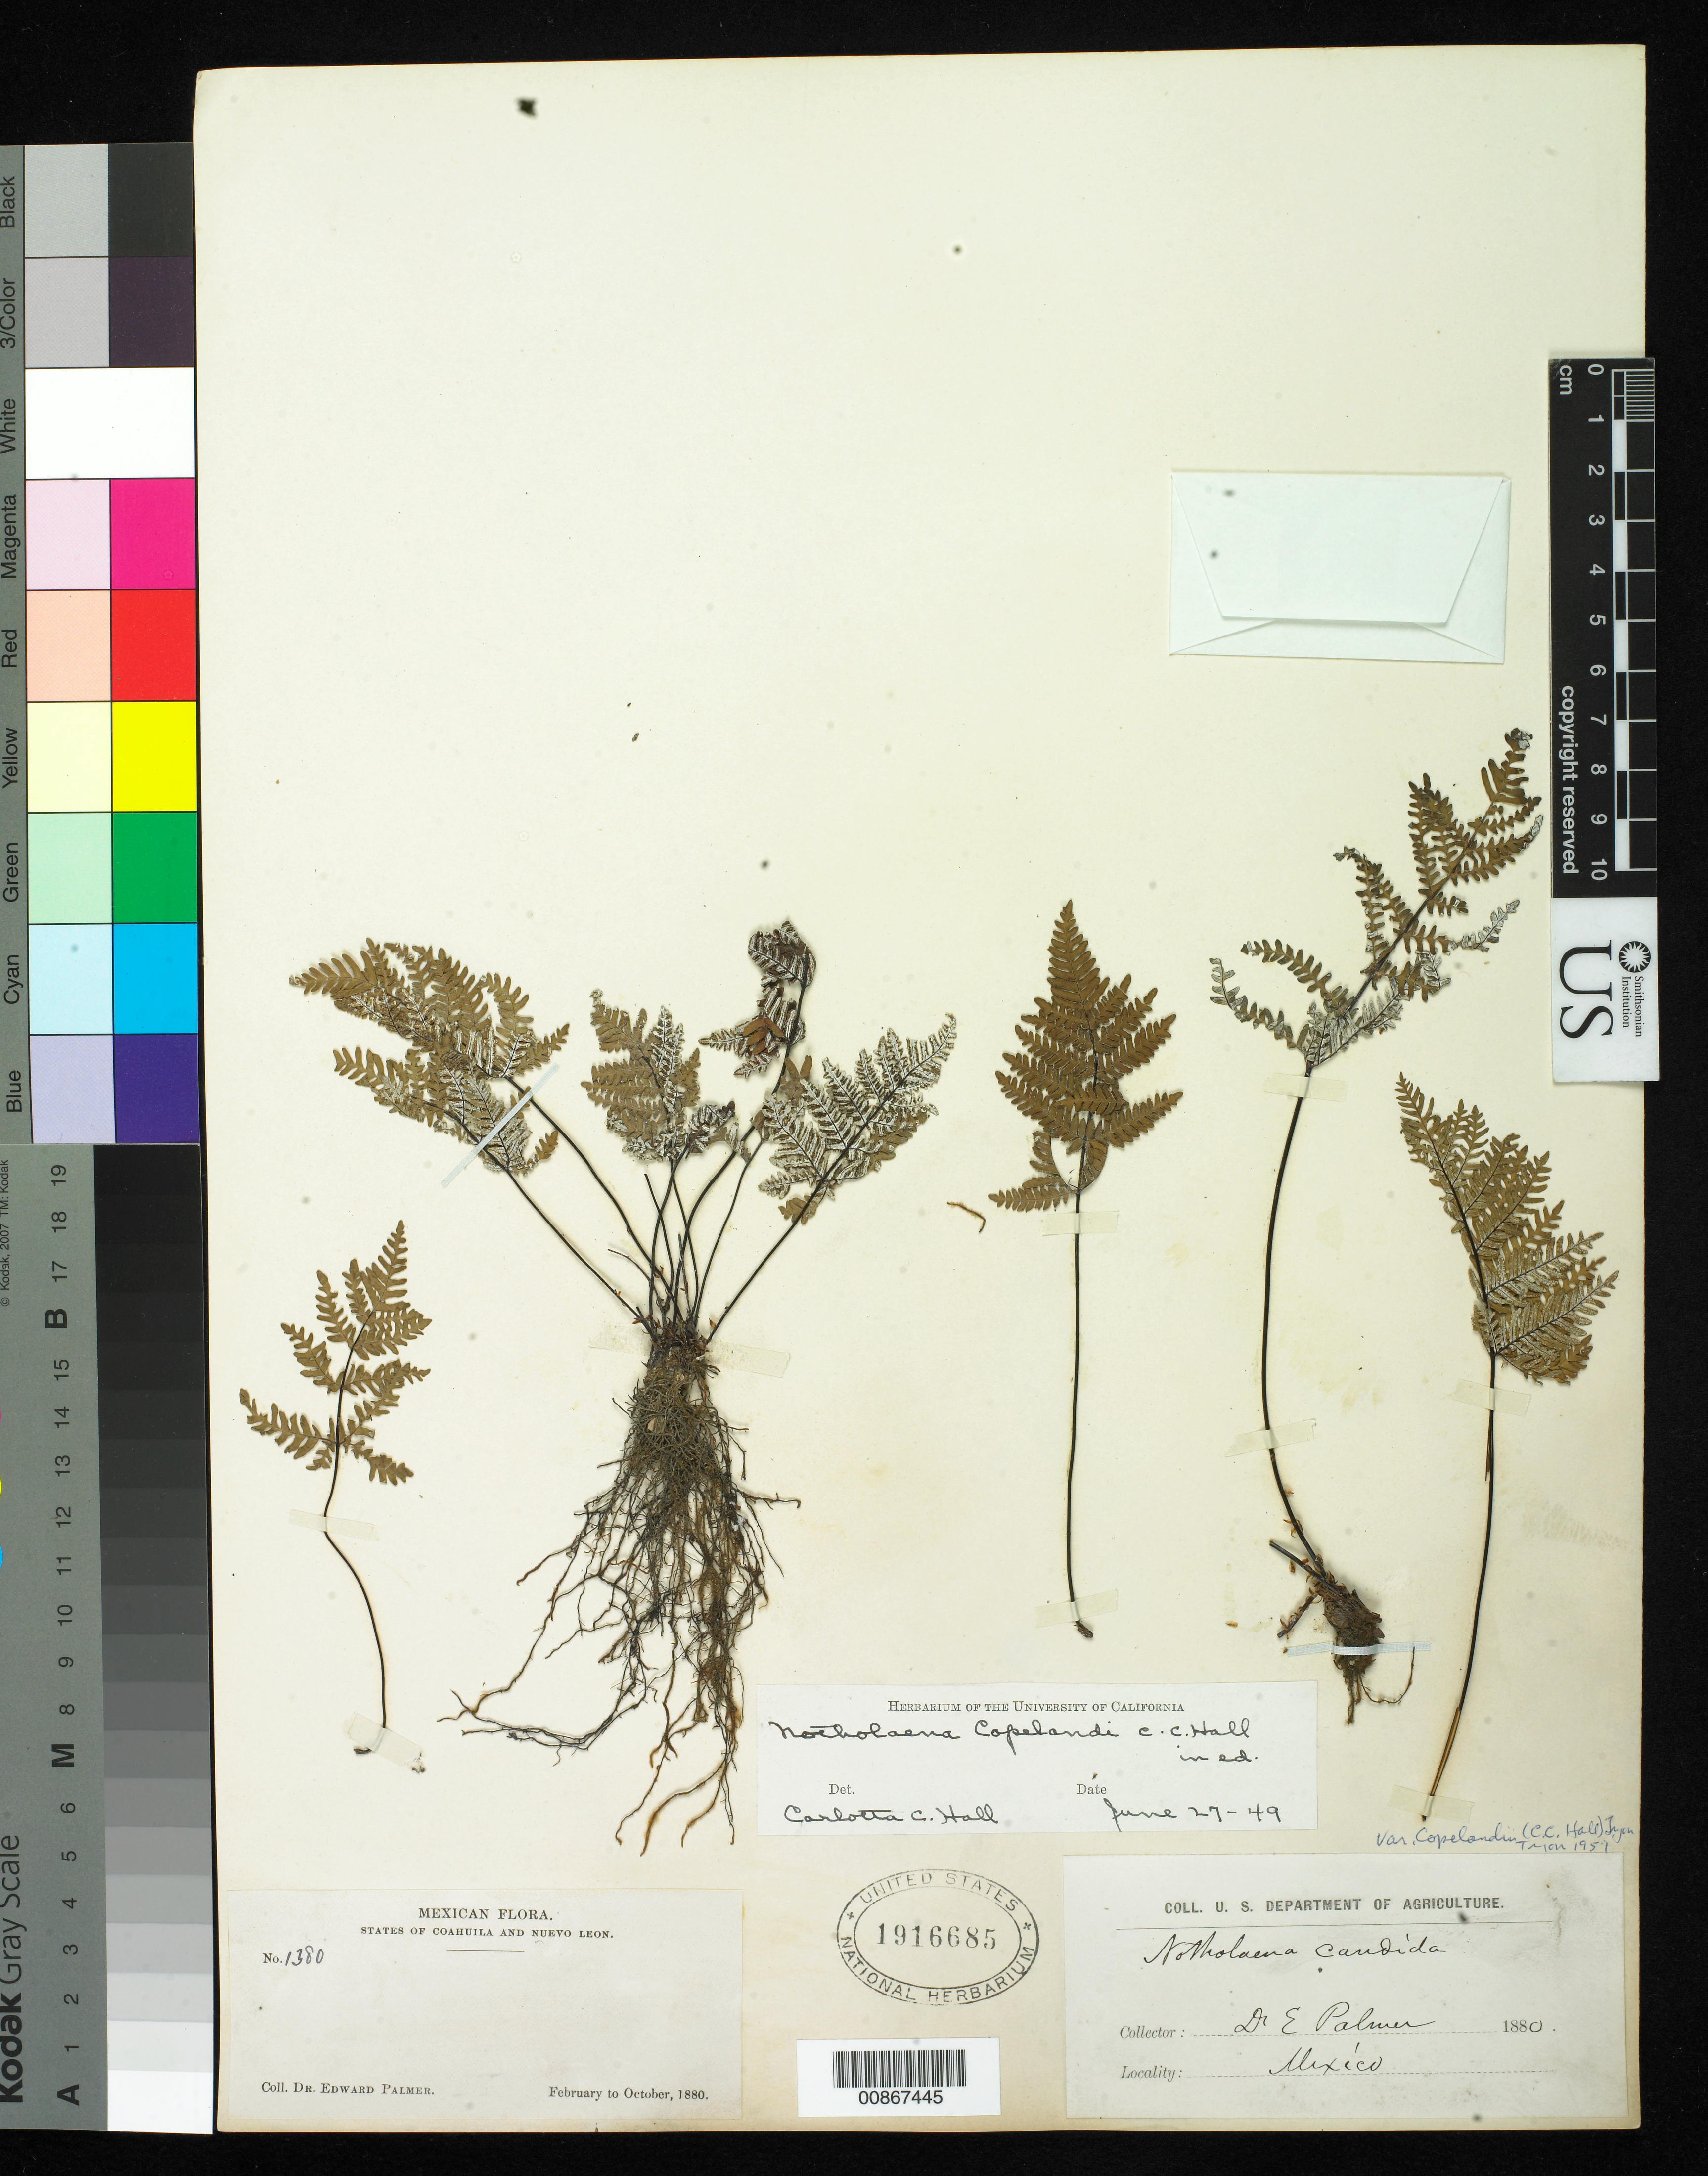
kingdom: Plantae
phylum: Tracheophyta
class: Polypodiopsida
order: Polypodiales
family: Pteridaceae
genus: Notholaena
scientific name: Notholaena candida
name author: (M. Martens) Hook.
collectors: E. Palmer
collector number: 1380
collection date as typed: Feb 1880 to -- Oct 1880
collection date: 1880-02/1880-10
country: Mexico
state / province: Coahuila / Nuevo León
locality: States of Coahuila and Nuevo León.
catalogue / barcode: US 1916685